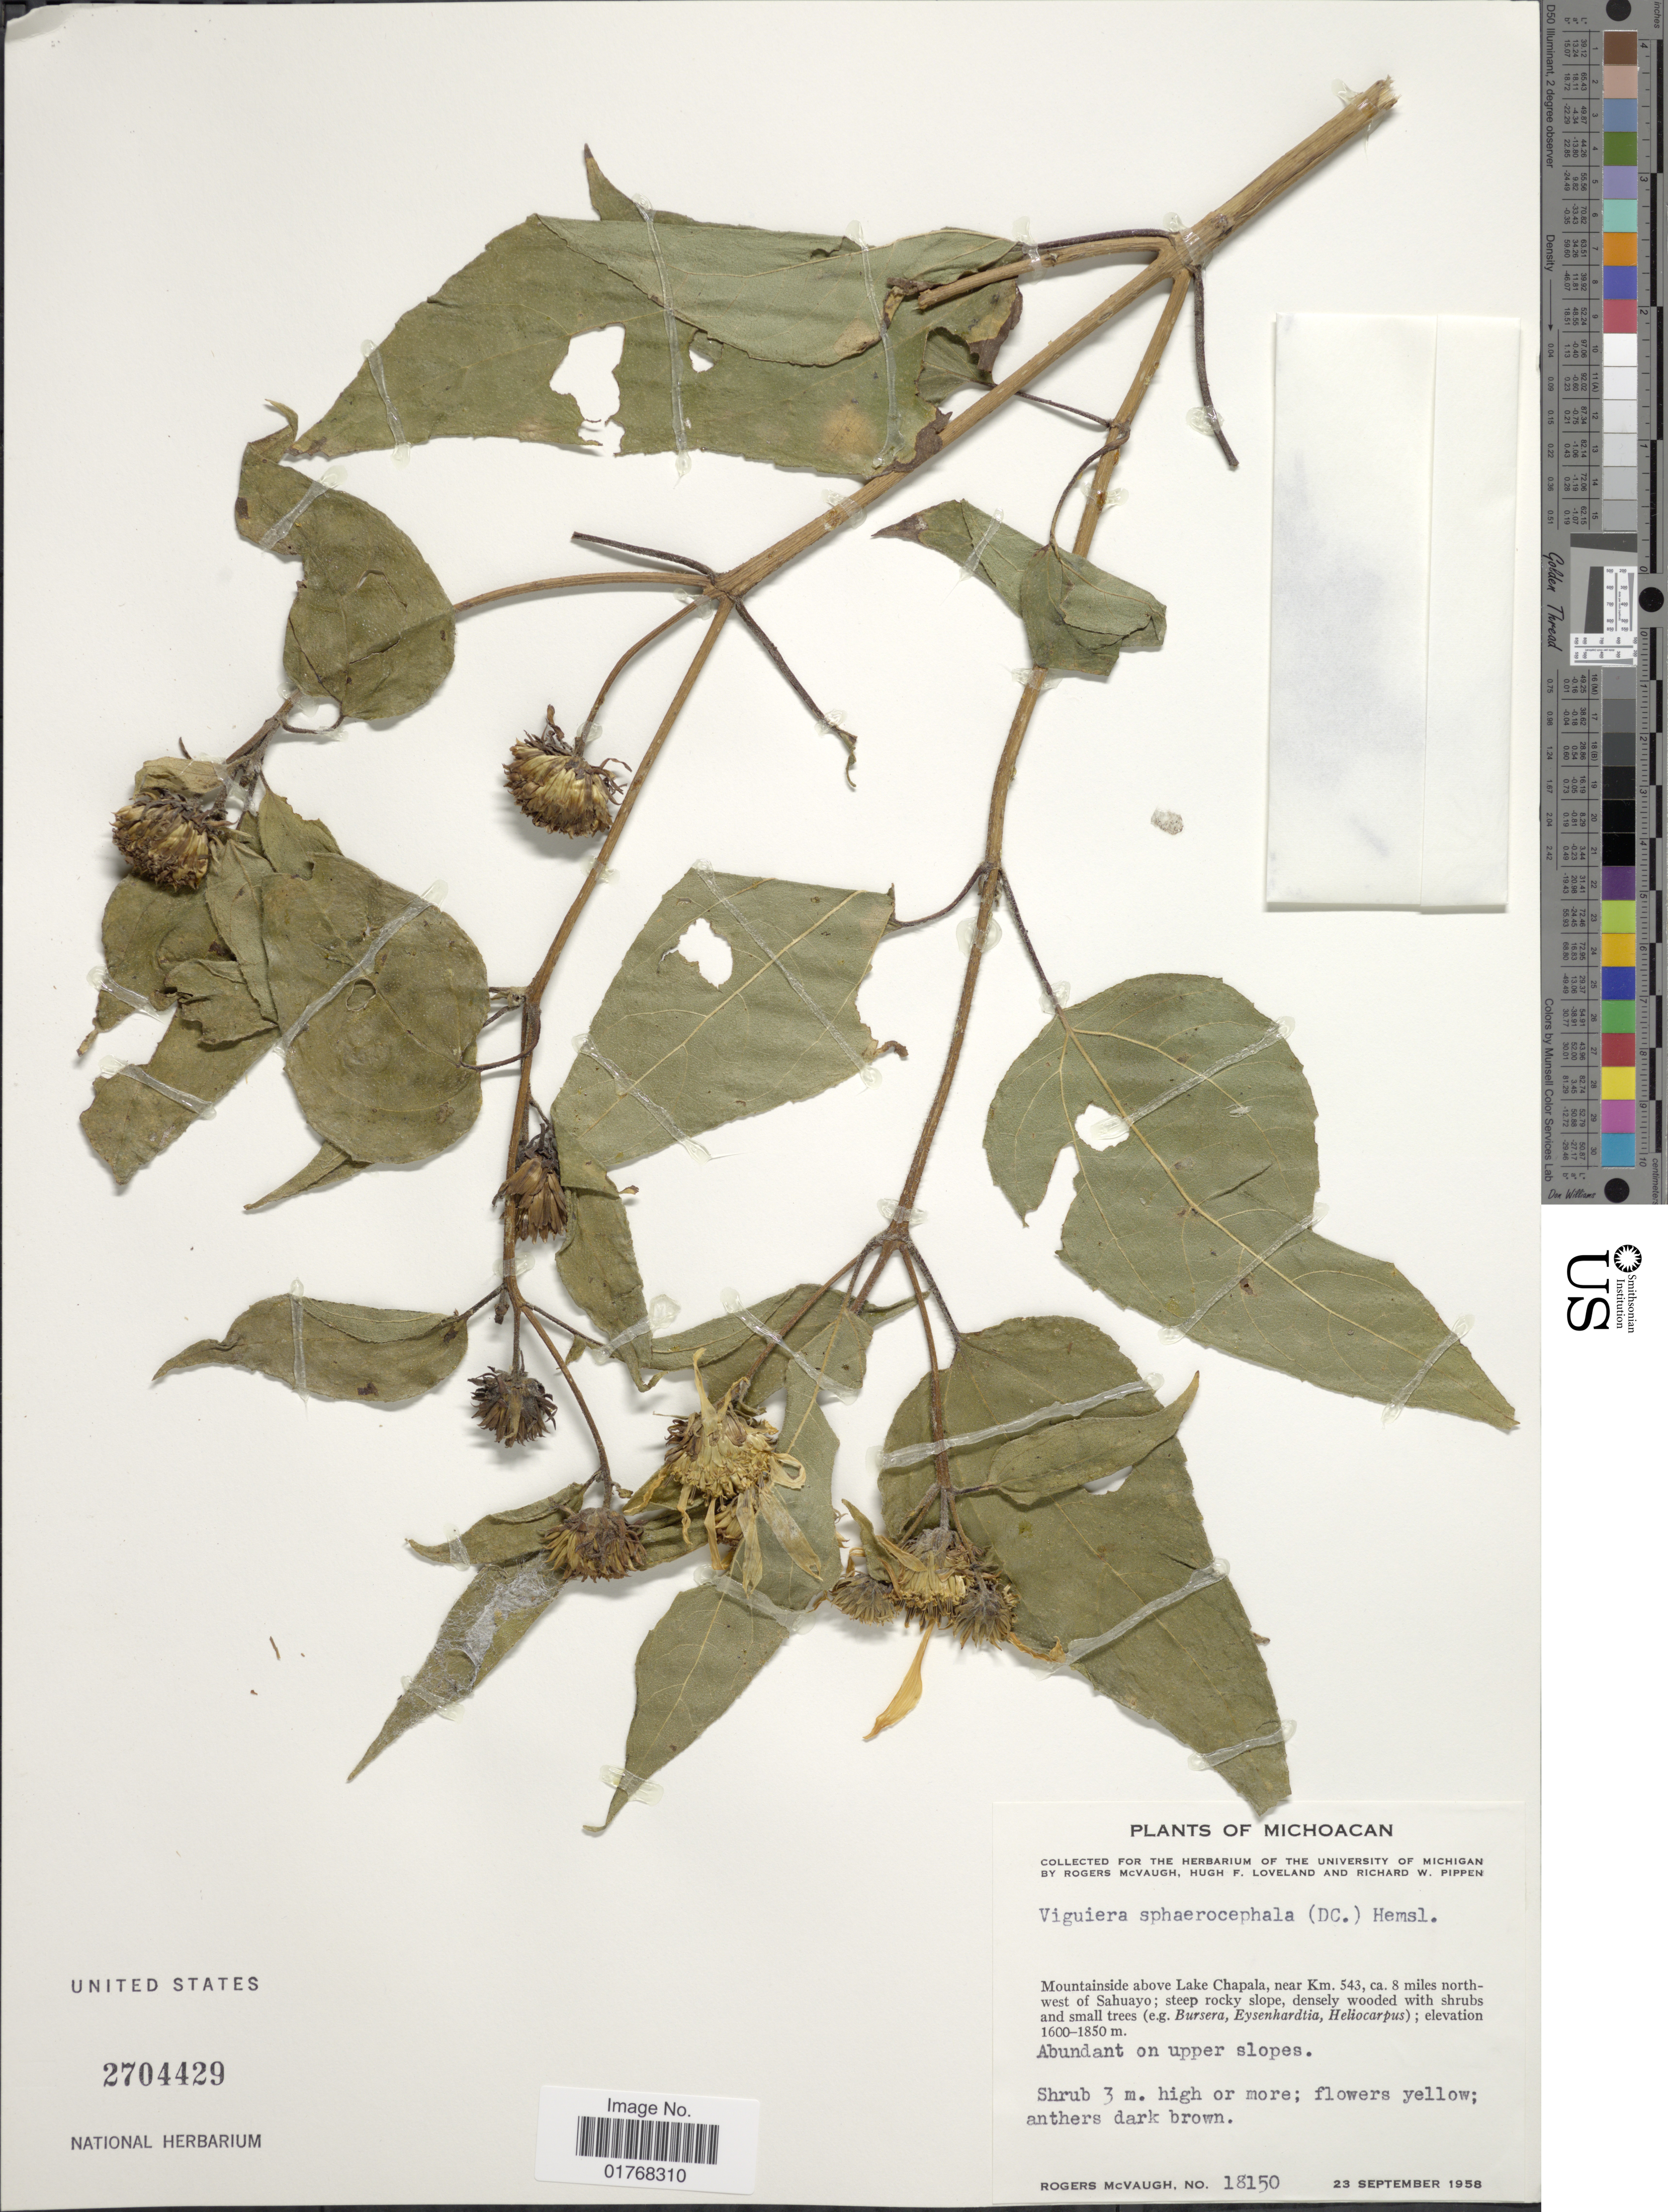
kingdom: Plantae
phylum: Tracheophyta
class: Magnoliopsida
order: Asterales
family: Asteraceae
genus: Viguiera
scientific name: Viguiera sphaerocephala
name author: (DC.) Hemsl.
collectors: R. McVaugh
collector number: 18150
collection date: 1958-09-23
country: Mexico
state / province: Michoacán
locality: Mountainside above Lake Chapala, near Km. 543, ca. 8 miles north-west of Sahuayo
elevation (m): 1600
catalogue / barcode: US 2704429